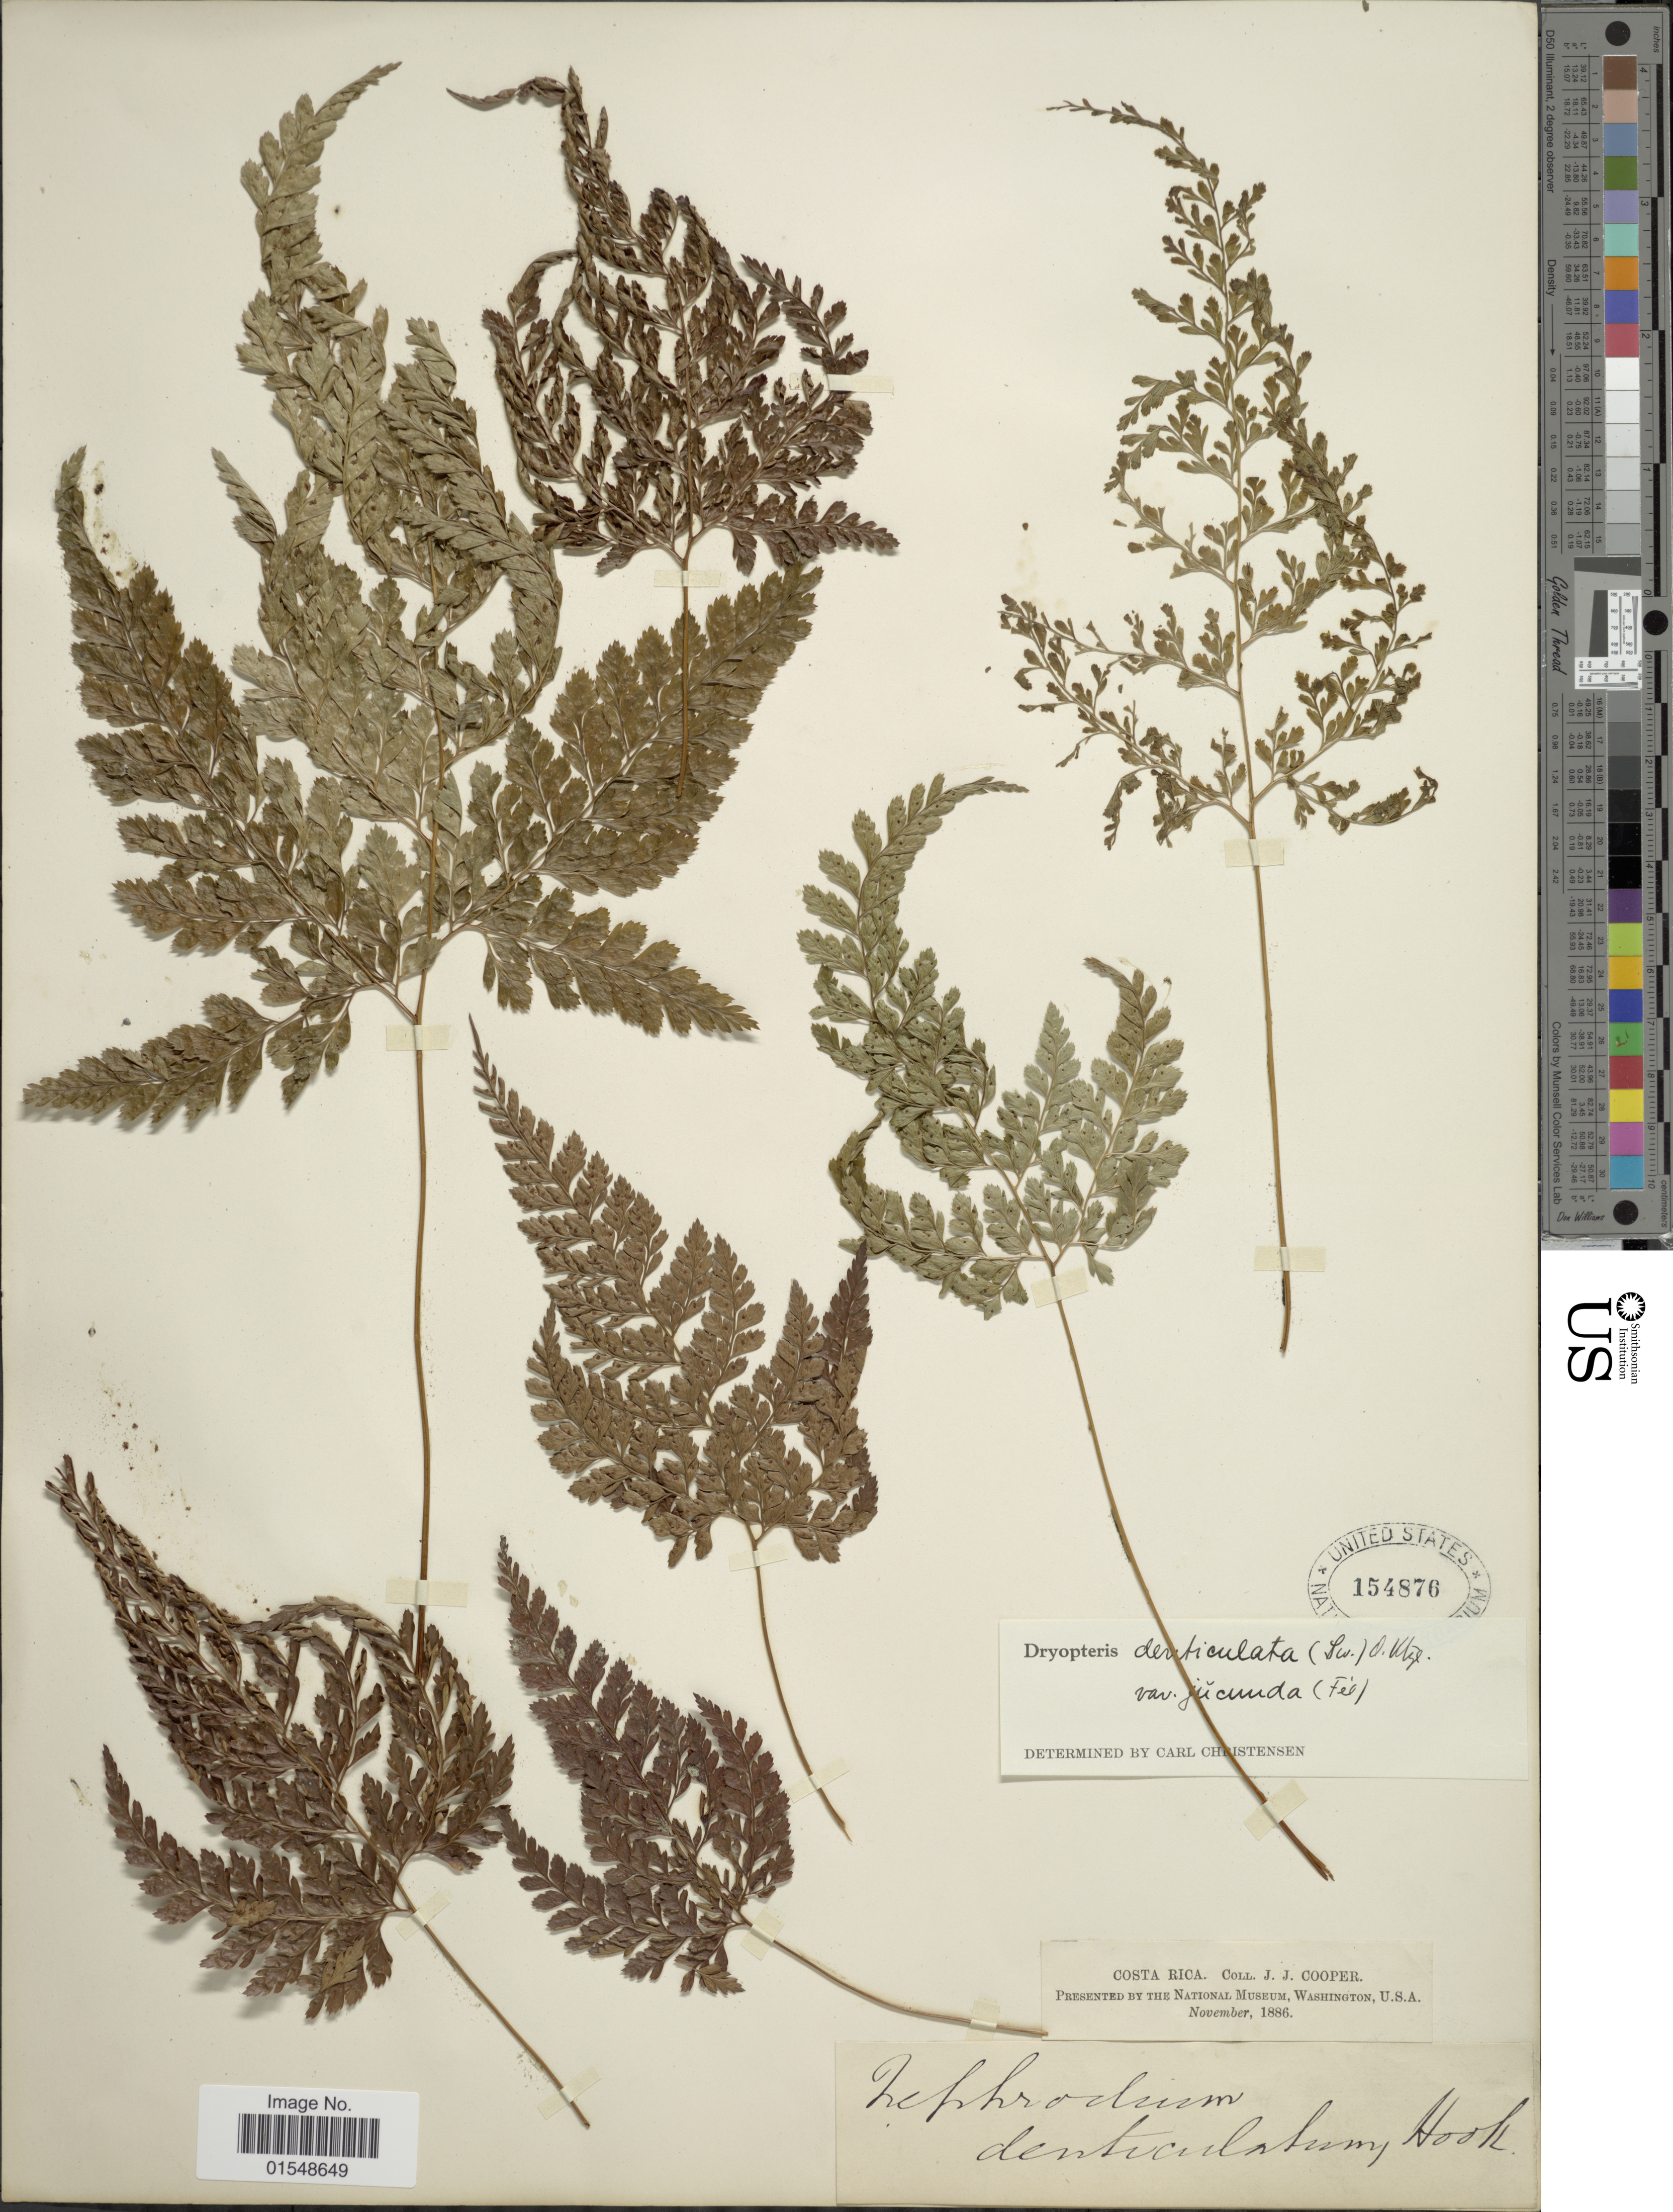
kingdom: Plantae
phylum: Tracheophyta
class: Polypodiopsida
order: Polypodiales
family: Dryopteridaceae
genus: Arachniodes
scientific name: Arachniodes denticulata var. jucunda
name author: (Fée) Lellinger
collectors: J. J. Cooper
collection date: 1886-11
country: Costa Rica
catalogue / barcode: US 154876